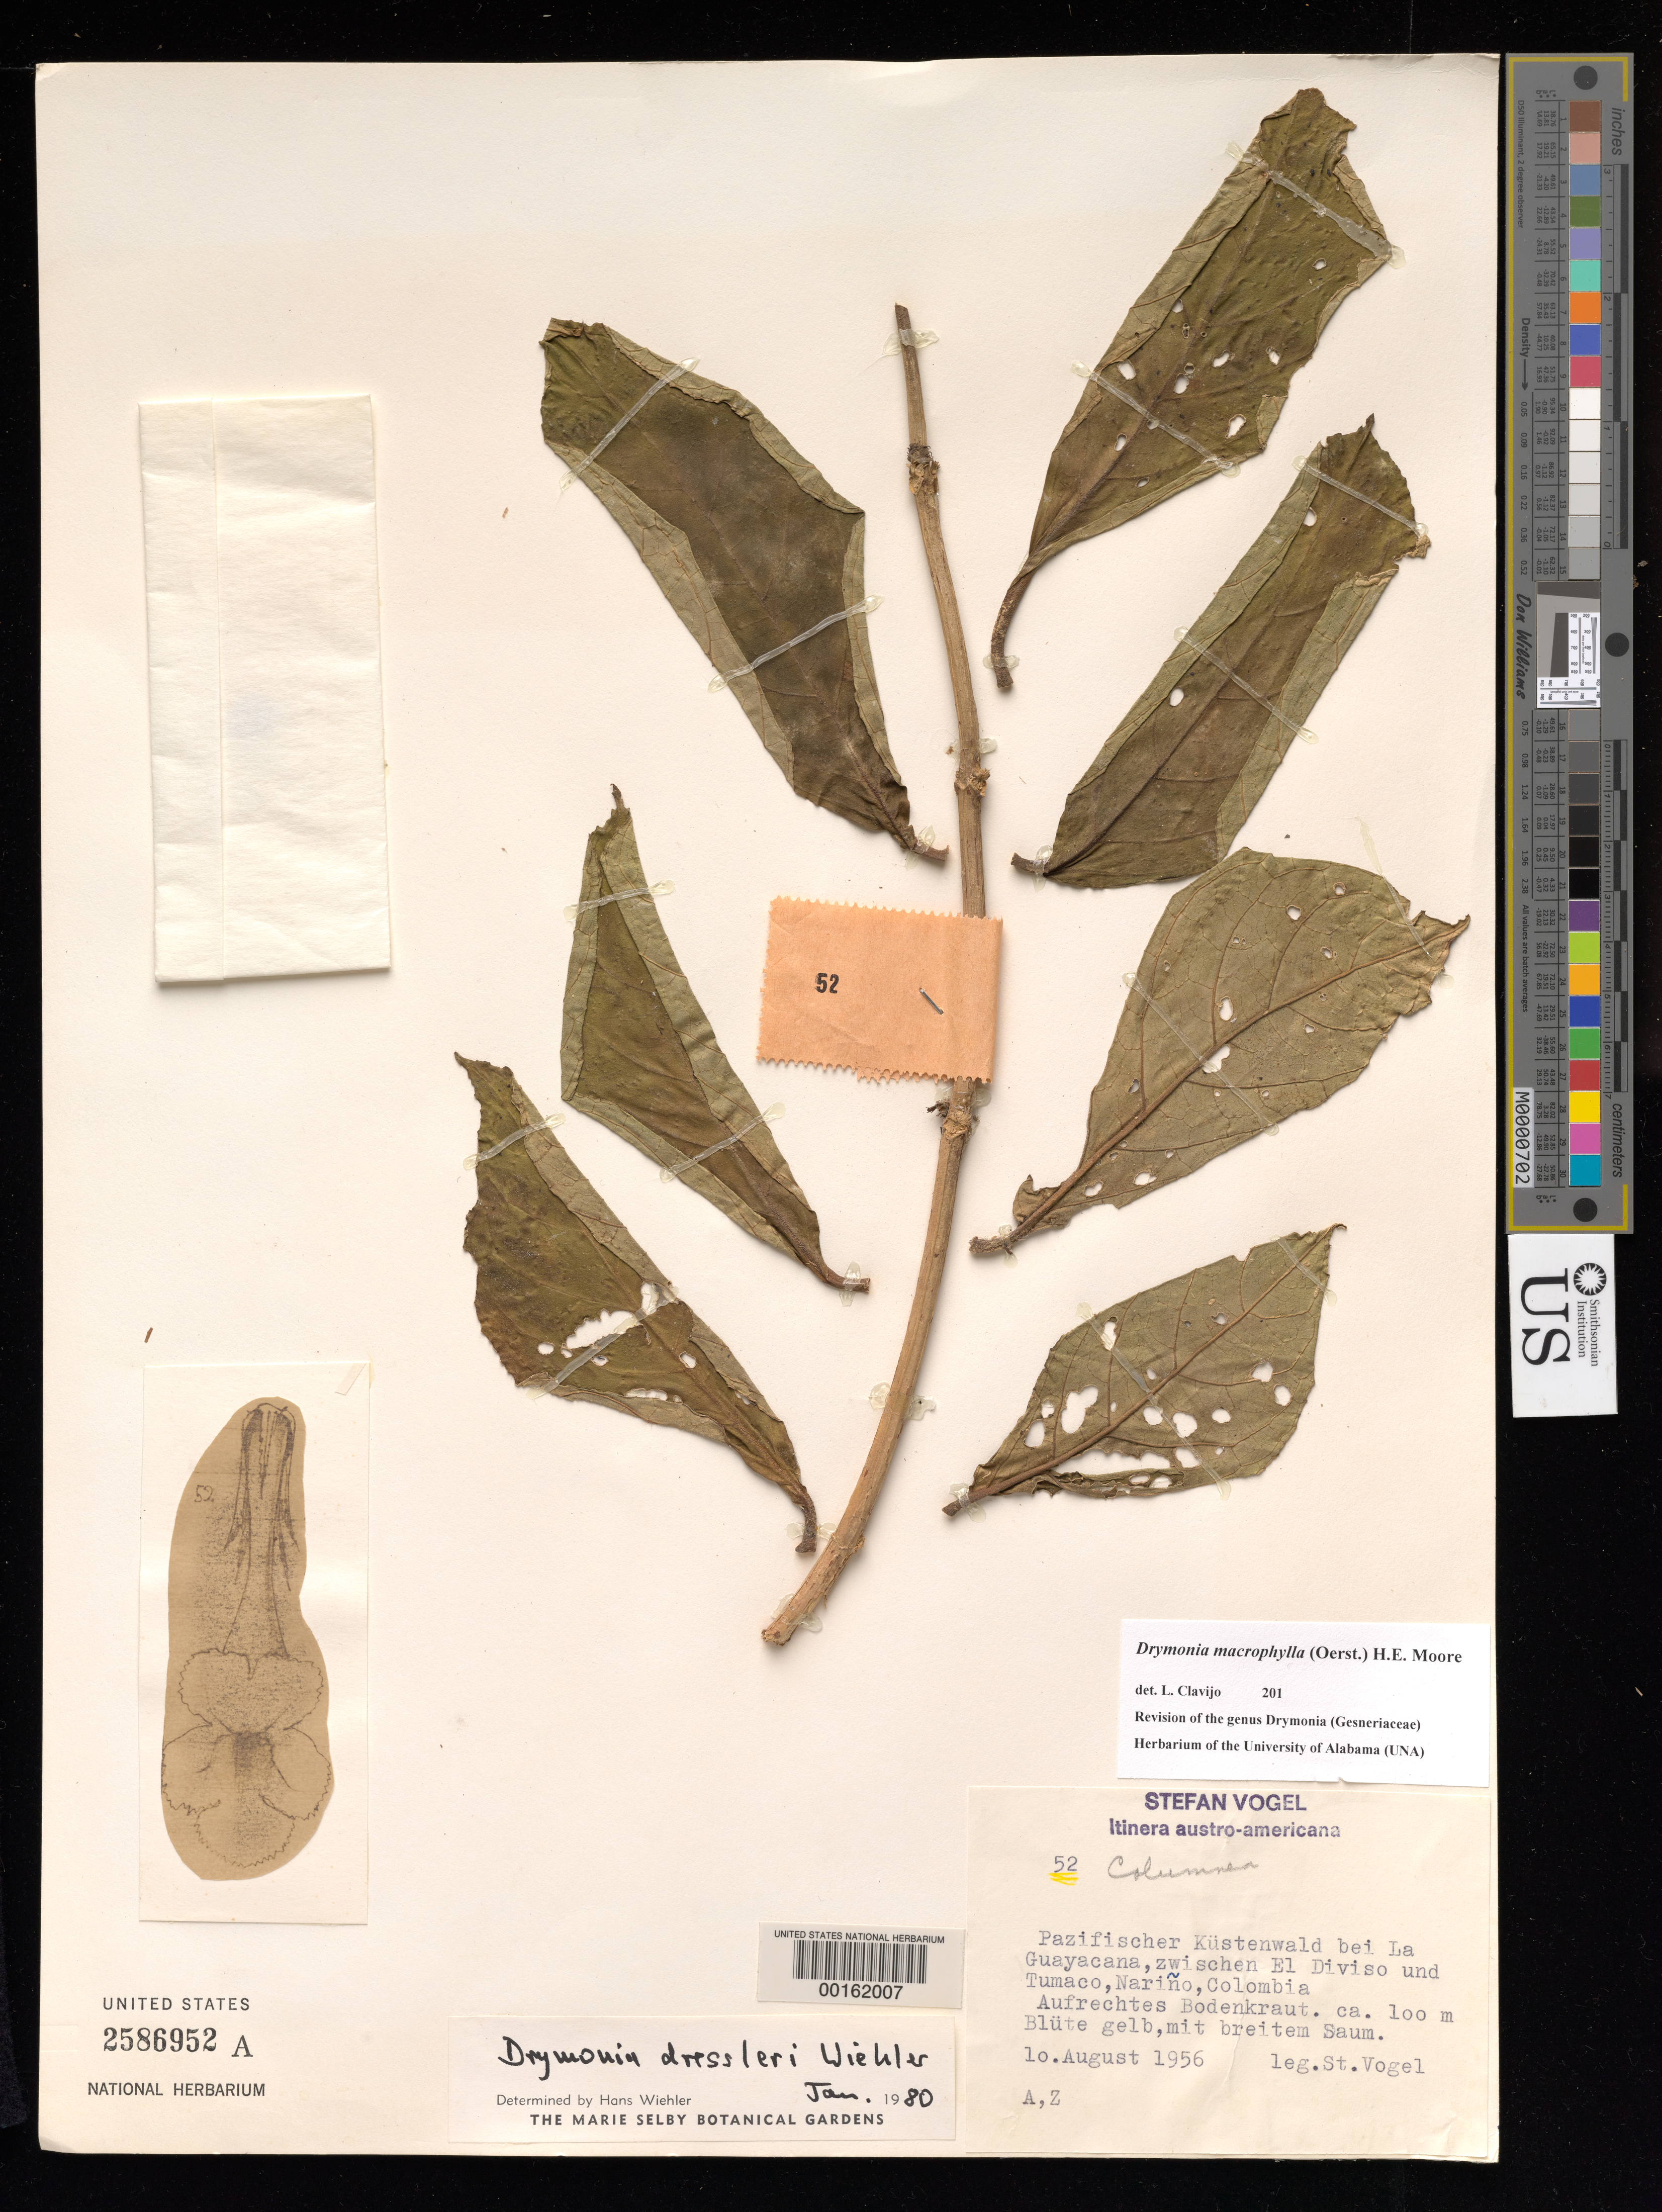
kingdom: Plantae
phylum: Tracheophyta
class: Magnoliopsida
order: Lamiales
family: Gesneriaceae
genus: Drymonia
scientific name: Drymonia dressleri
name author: Wiehler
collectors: S. Vogel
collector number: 52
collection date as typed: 10 Aug 1956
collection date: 1956-08-10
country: Colombia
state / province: Nariño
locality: By La Guayacana, between El Diviso and Tumaco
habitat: Pacific coastal forest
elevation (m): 100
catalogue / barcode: US 2586952A